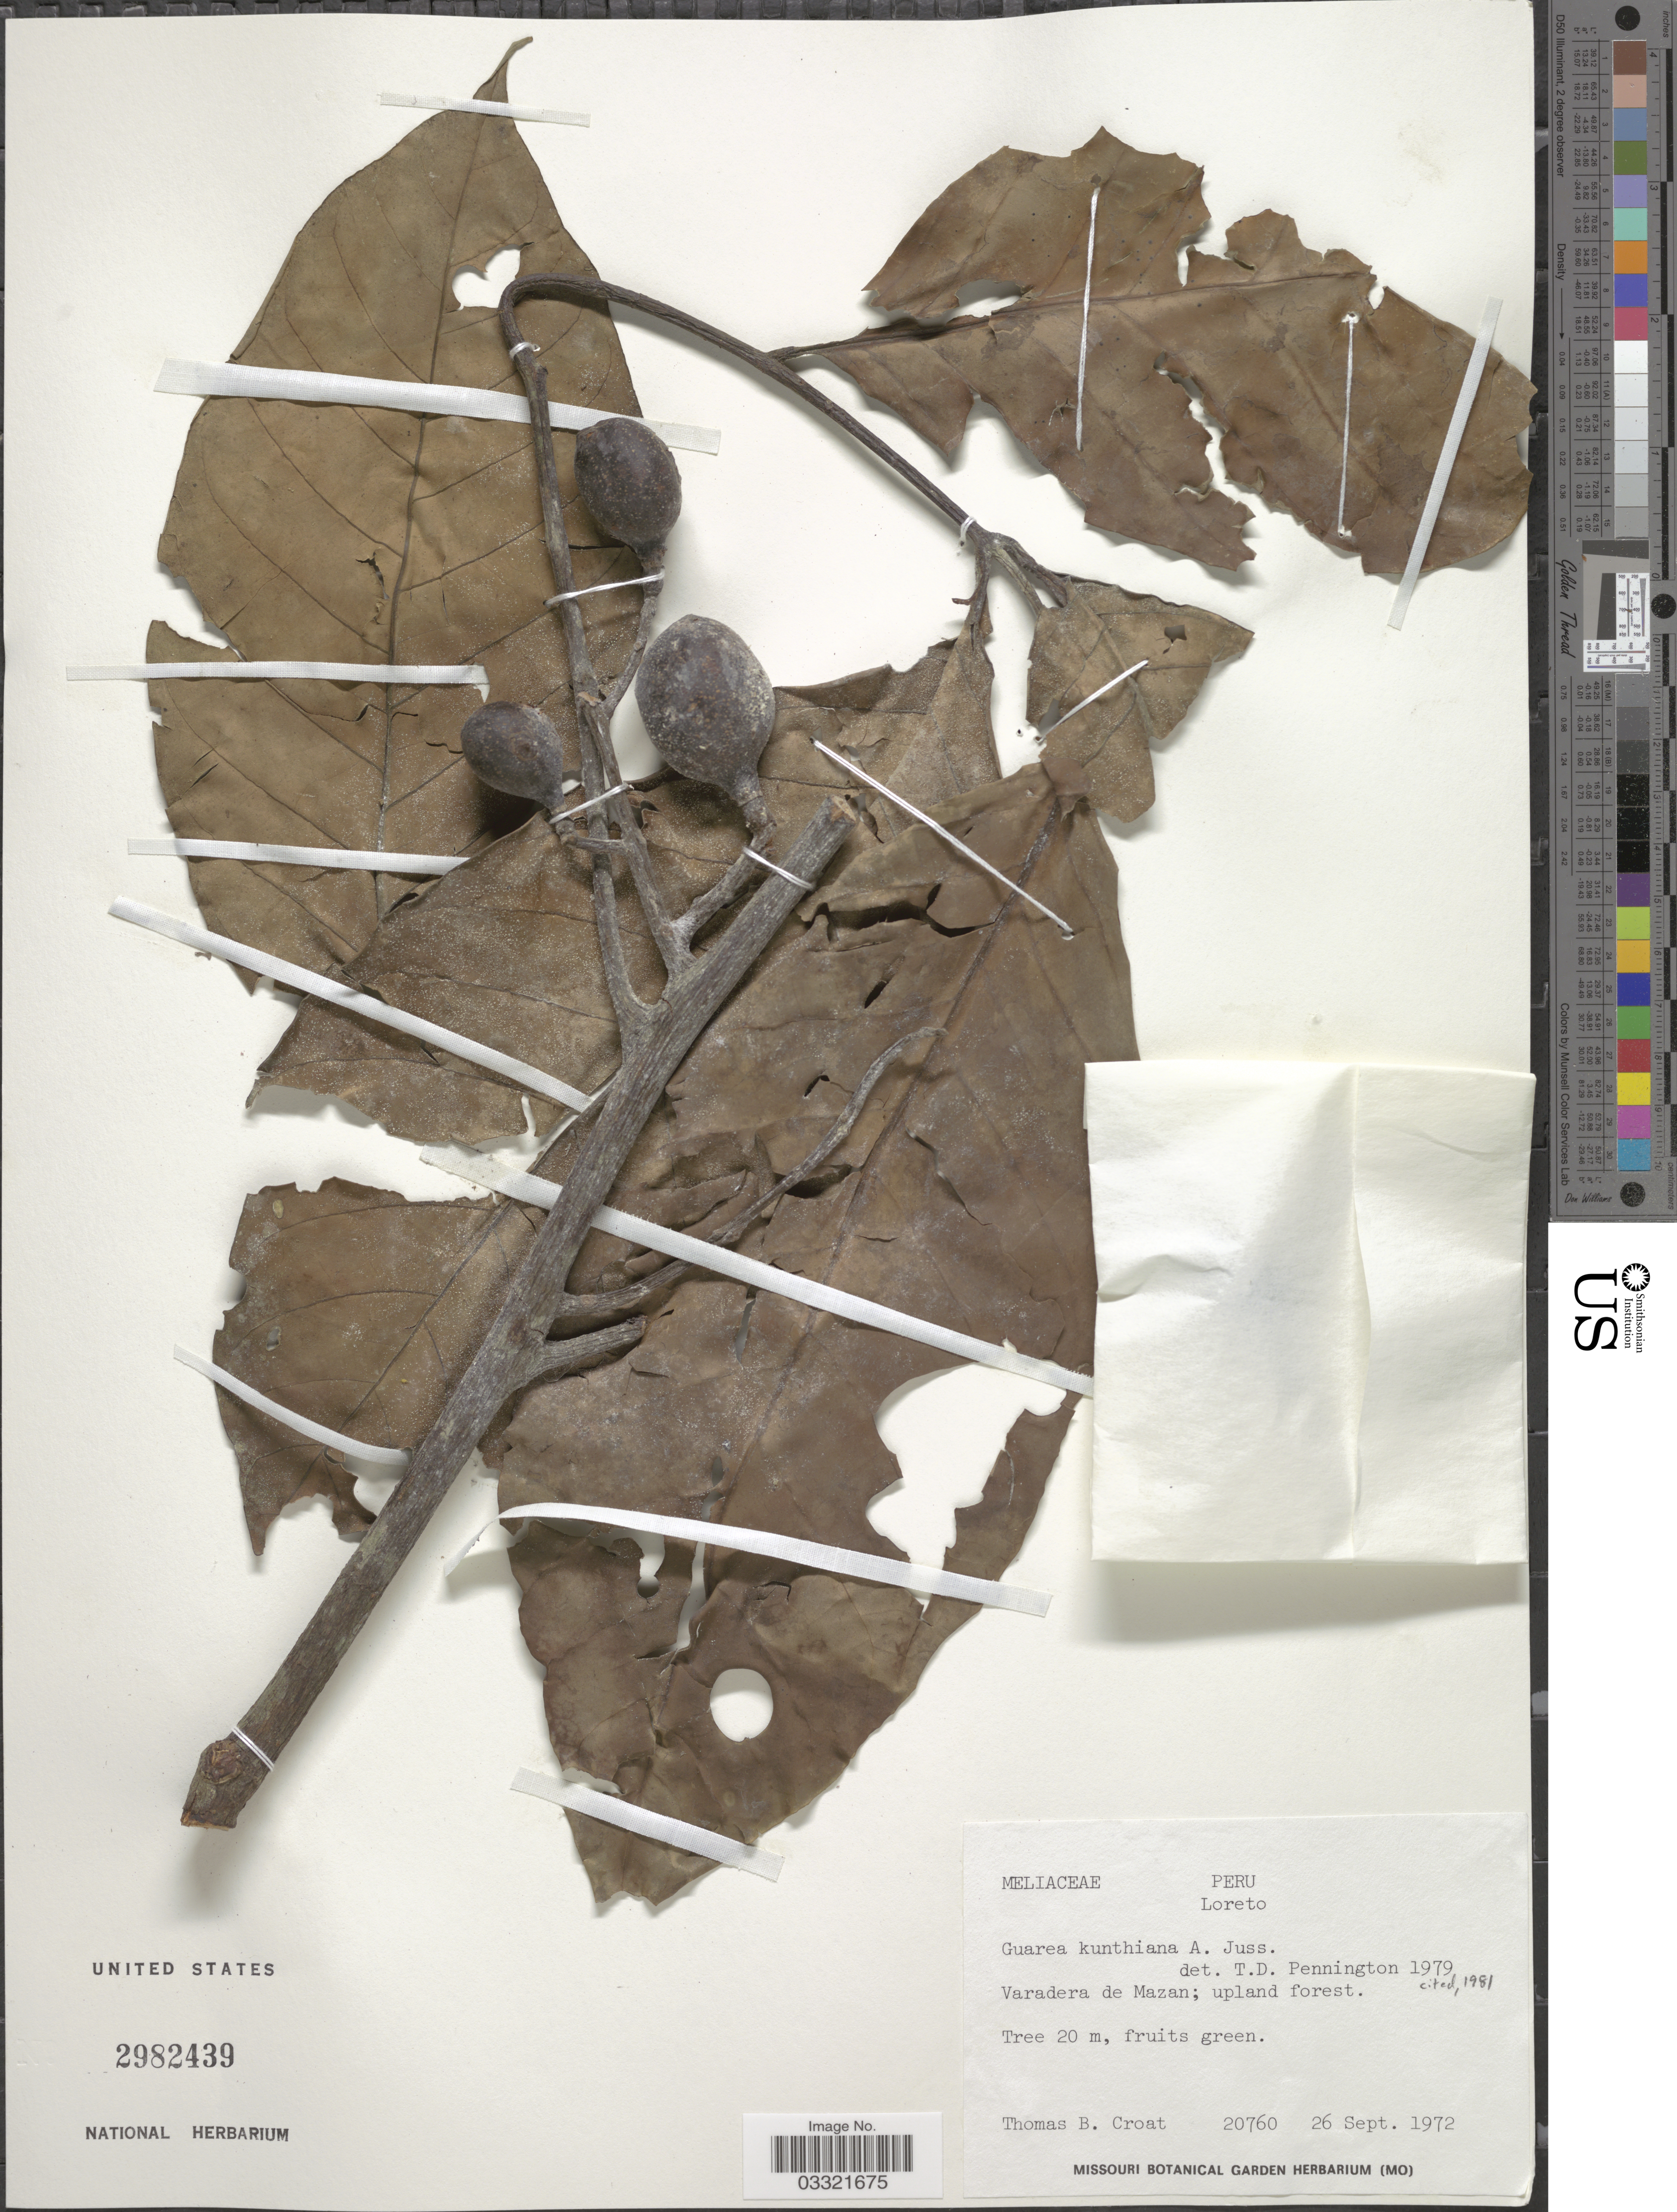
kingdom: Plantae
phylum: Tracheophyta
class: Magnoliopsida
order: Sapindales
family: Meliaceae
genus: Guarea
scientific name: Guarea kunthiana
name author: A. Juss.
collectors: T. B. Croat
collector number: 20760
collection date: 1972-09-26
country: Peru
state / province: Loreto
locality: Varadera de Mazan.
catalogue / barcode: US 2982439